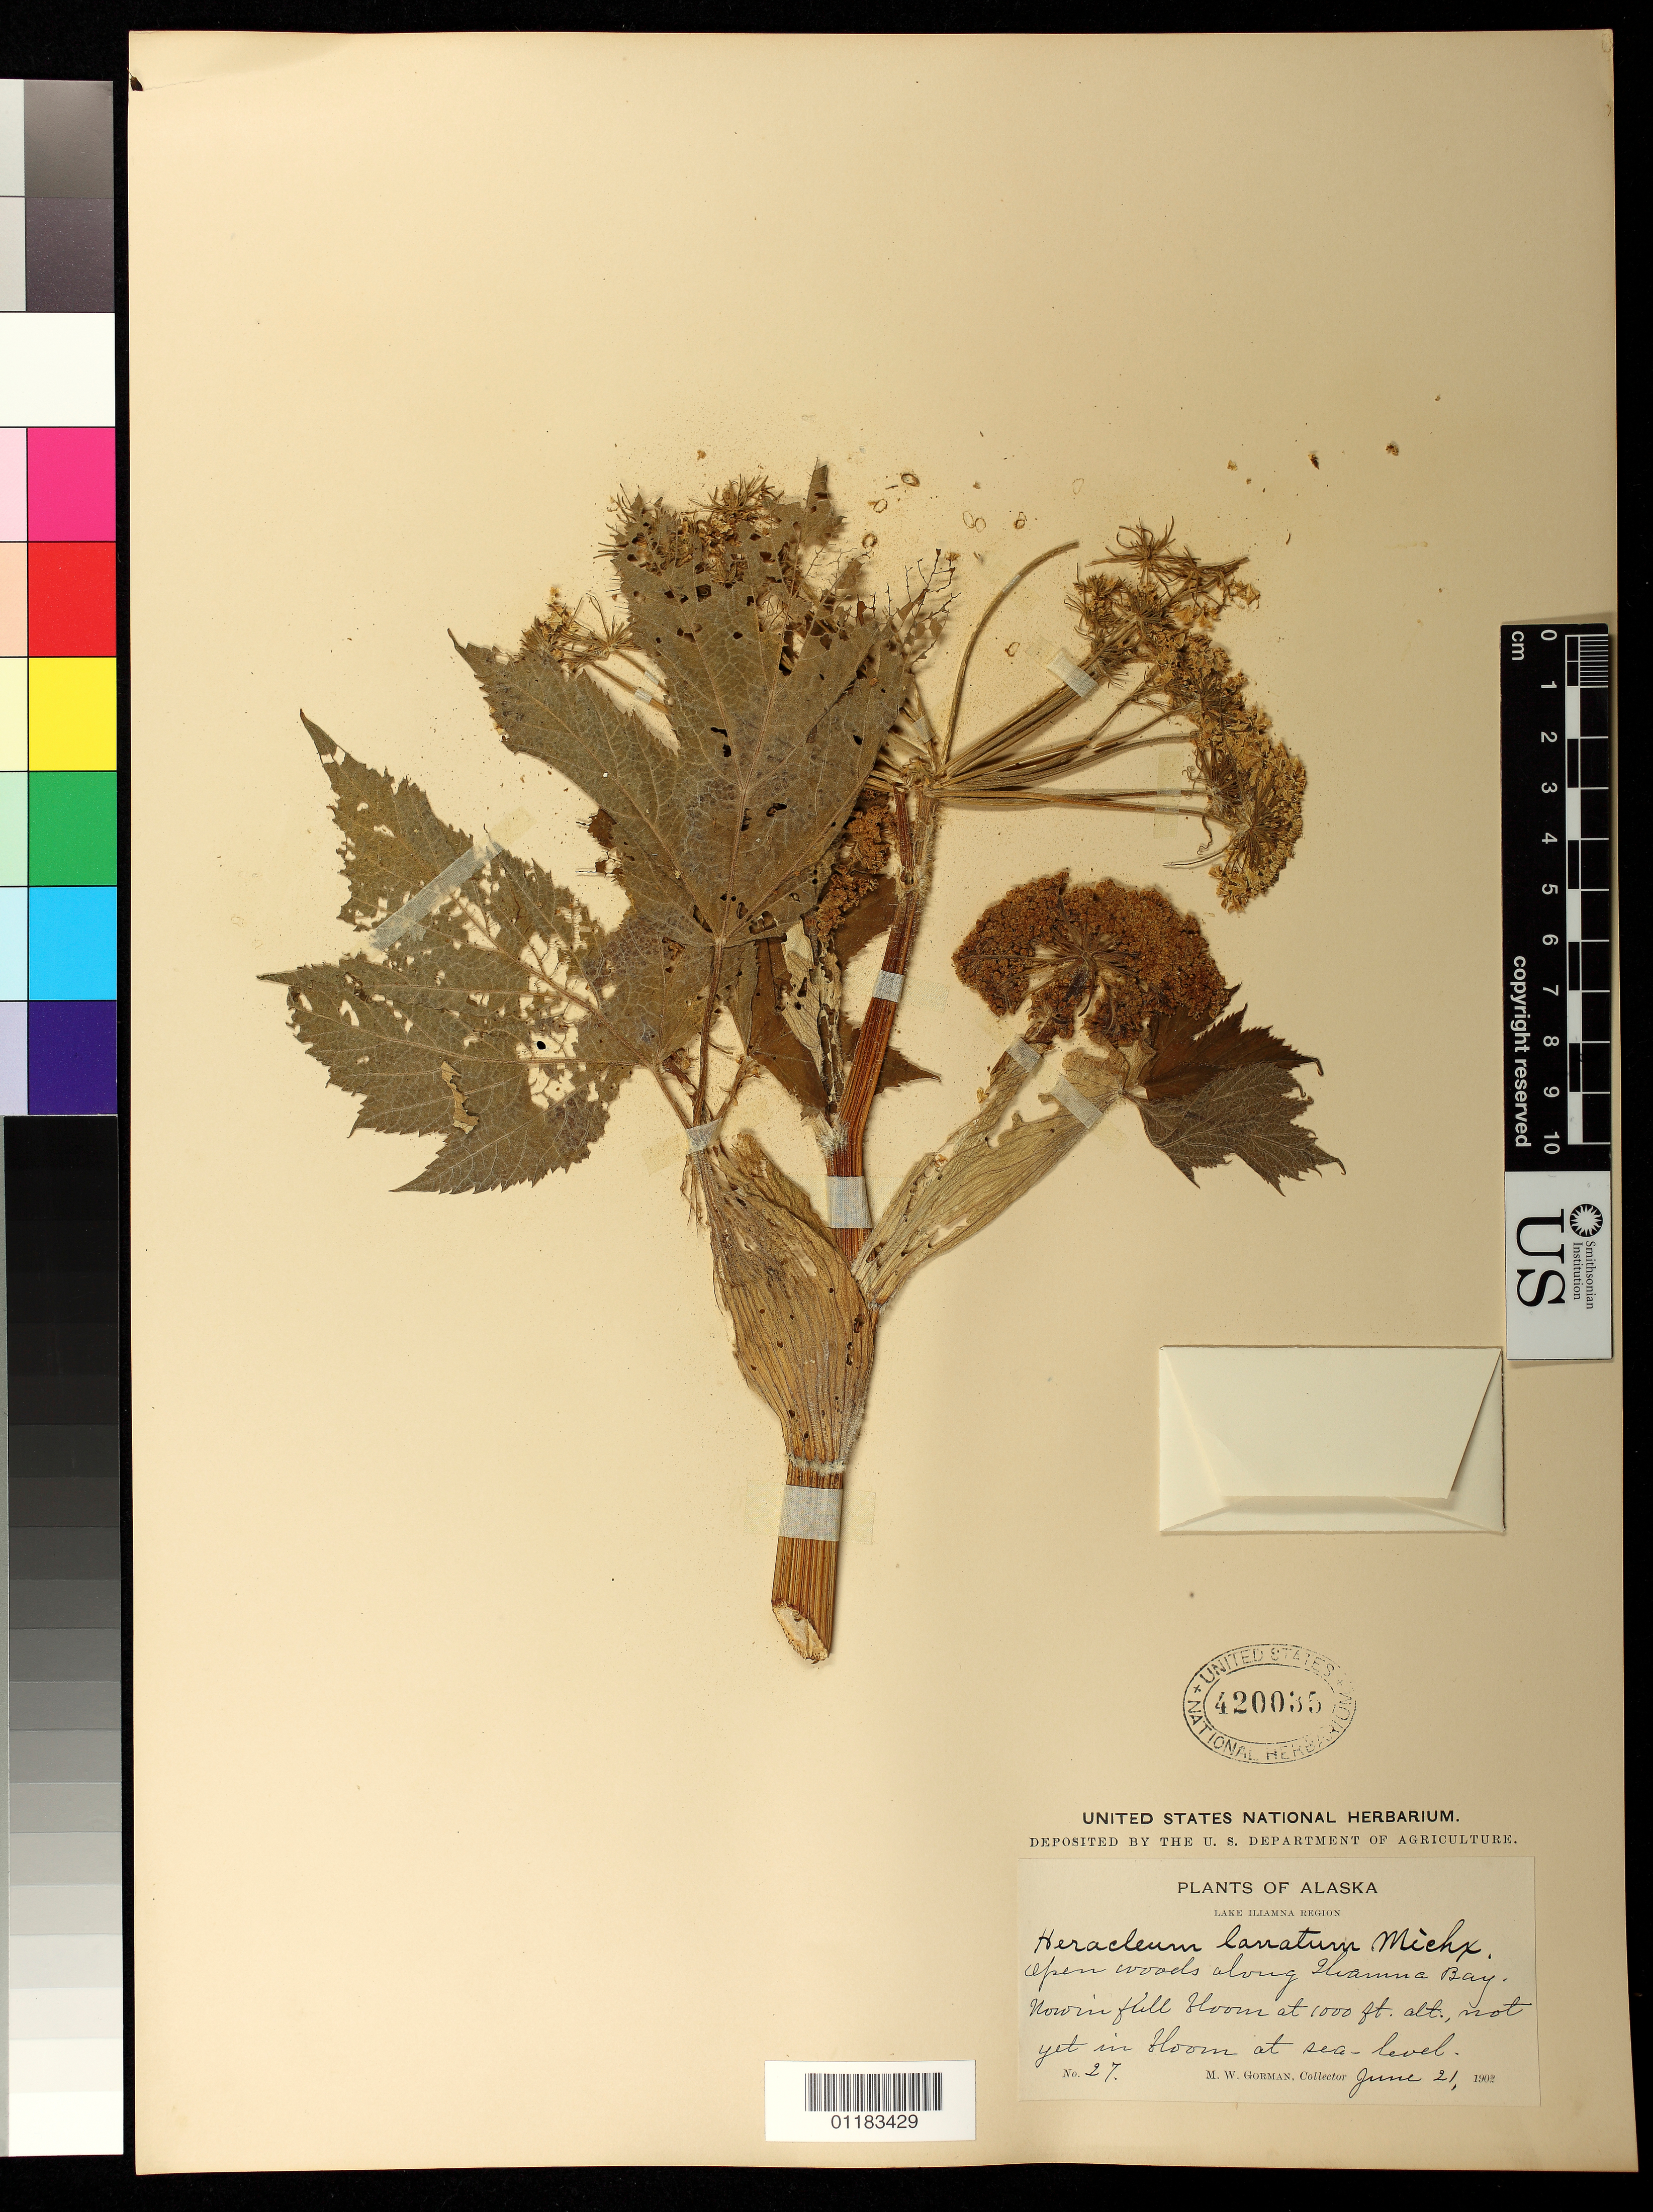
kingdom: Plantae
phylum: Tracheophyta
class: Magnoliopsida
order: Apiales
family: Apiaceae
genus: Heracleum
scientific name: Heracleum lanatum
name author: Michx.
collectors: M. W. Gorman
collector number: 27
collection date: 1902-06-21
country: United States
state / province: Alaska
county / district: Lake and Peninsula Borough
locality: Open woods along Iliamna Bay.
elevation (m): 0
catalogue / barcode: US 420035